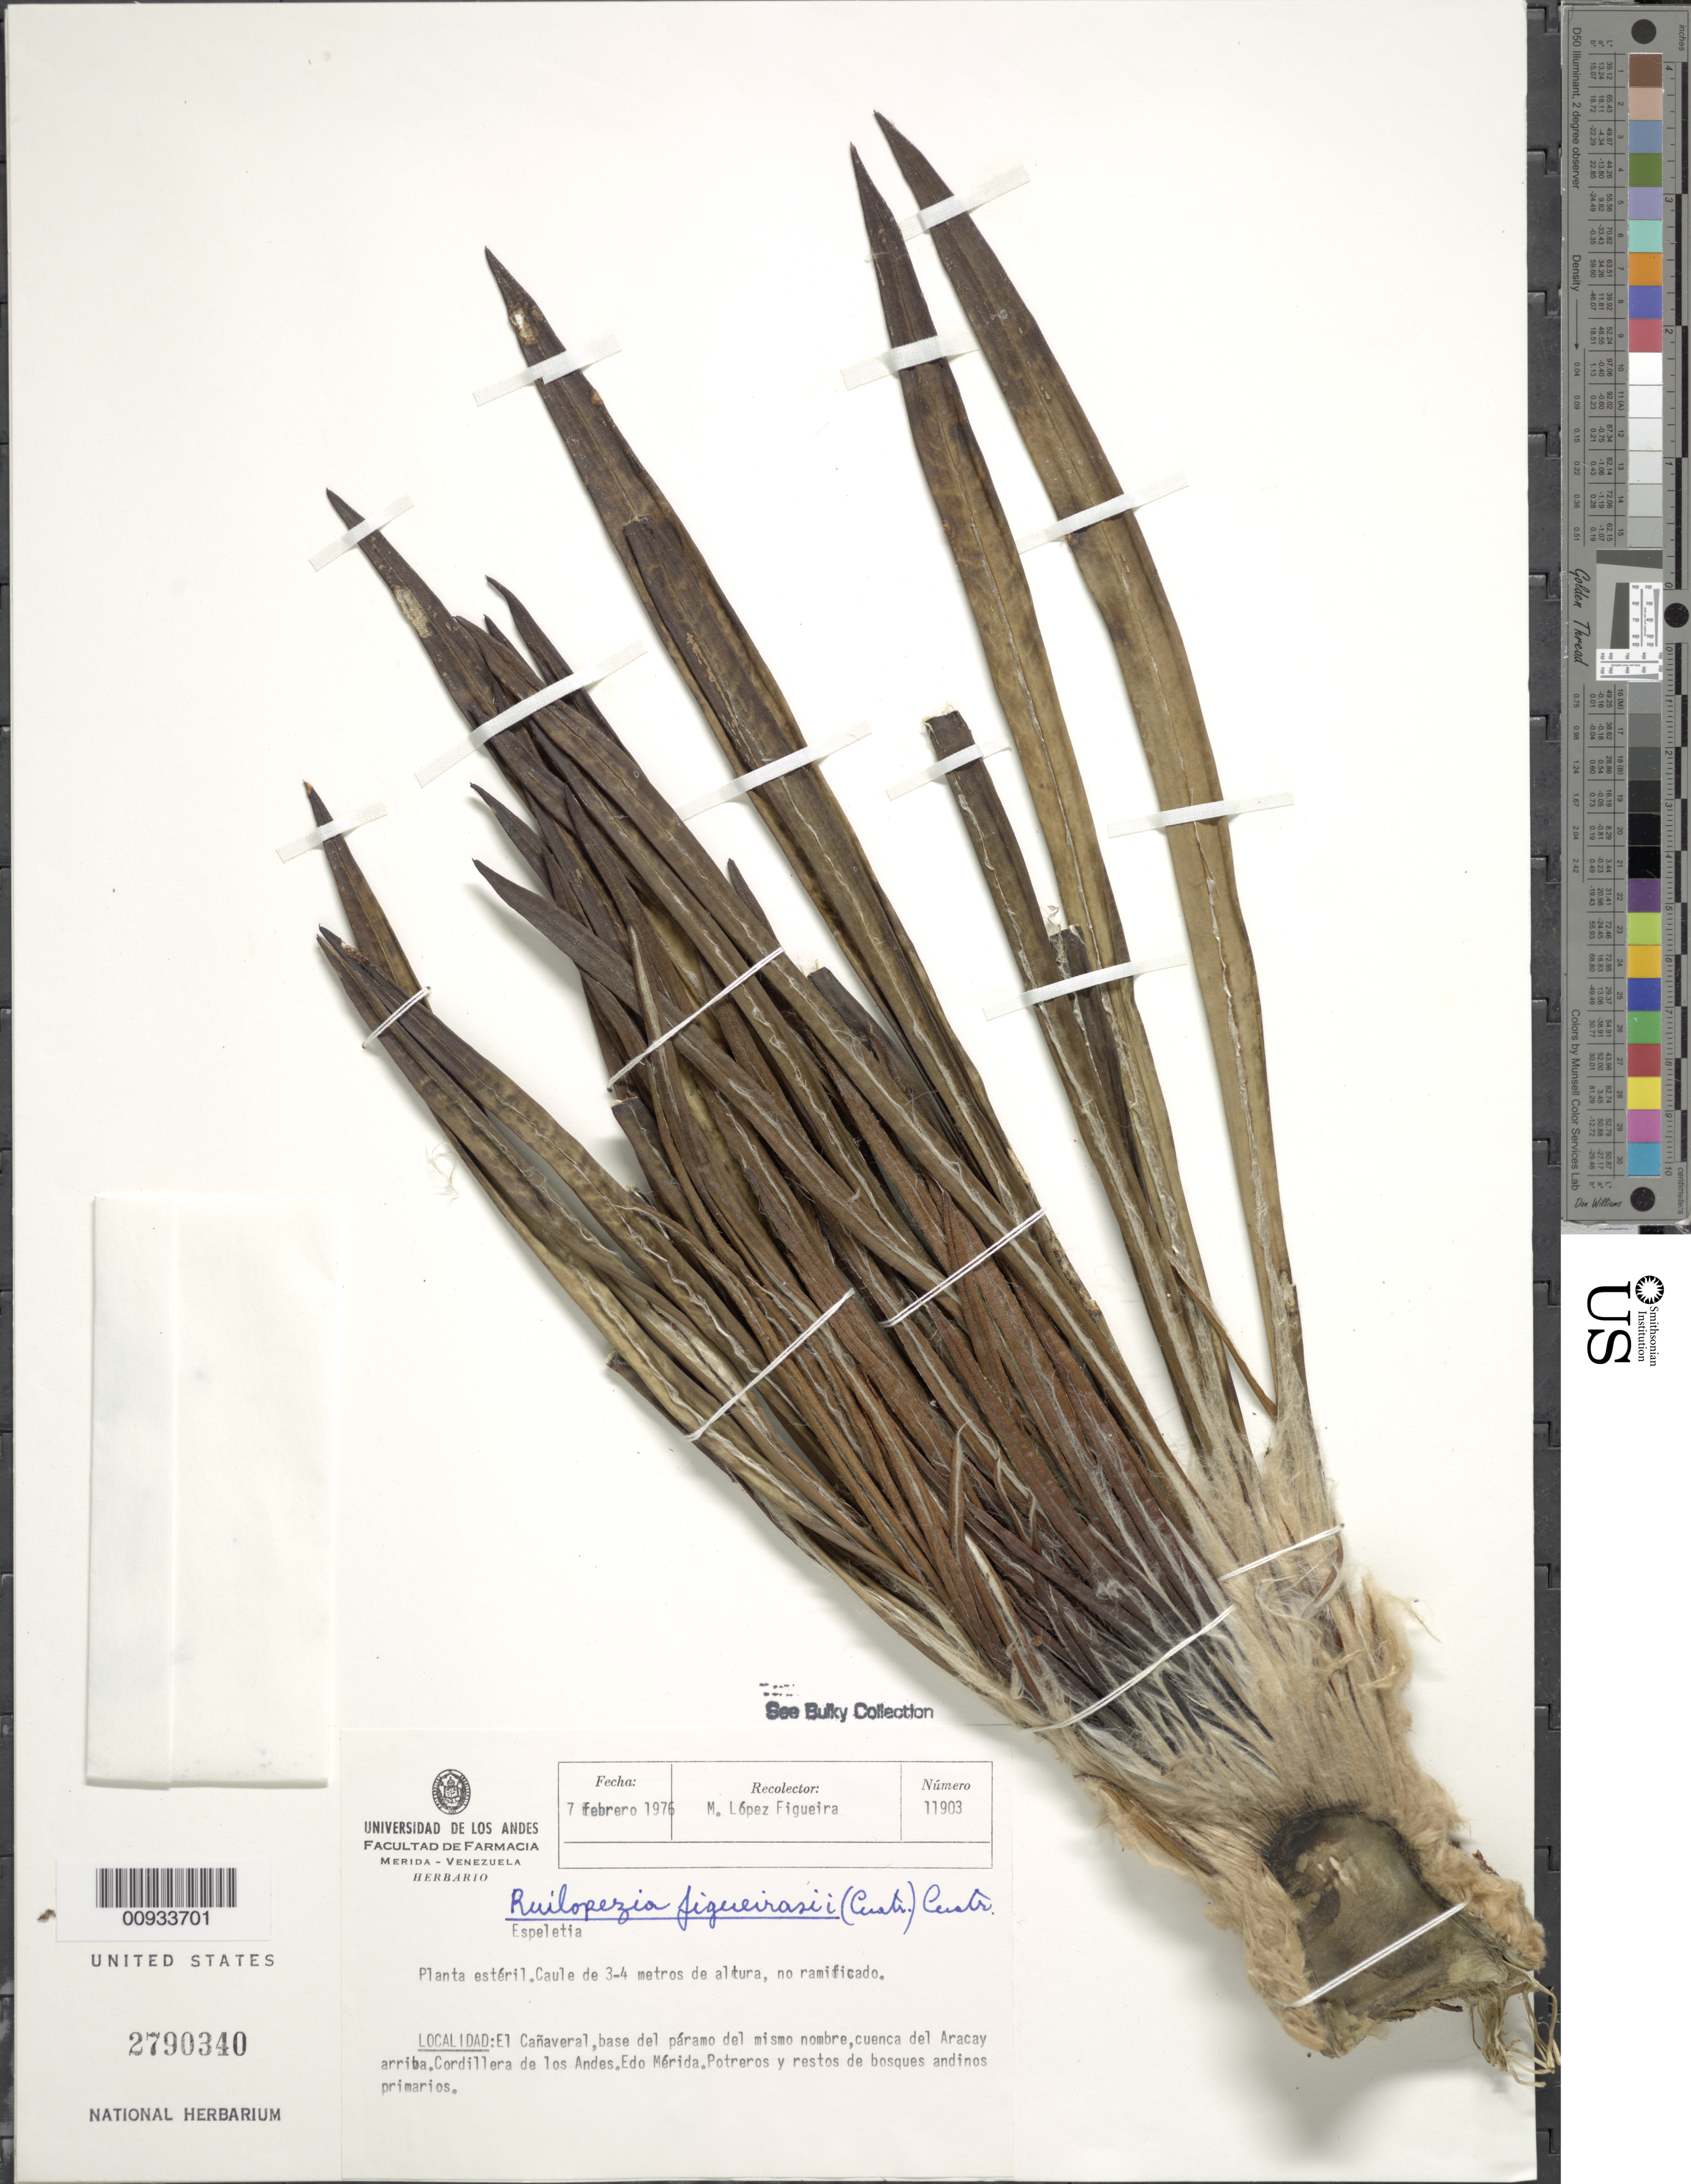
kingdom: Plantae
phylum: Tracheophyta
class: Magnoliopsida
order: Asterales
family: Asteraceae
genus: Ruilopezia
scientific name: Ruilopezia figueirasii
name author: (Cuatrec.) Cuatrec.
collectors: M. López Figueiras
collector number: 11903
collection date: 1976-02-07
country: Venezuela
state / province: Mérida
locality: El Canaveral, base del paramo del mismo nombre, cuenca del Aracay arriba, Cordillera de Los Andes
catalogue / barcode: US 2790340